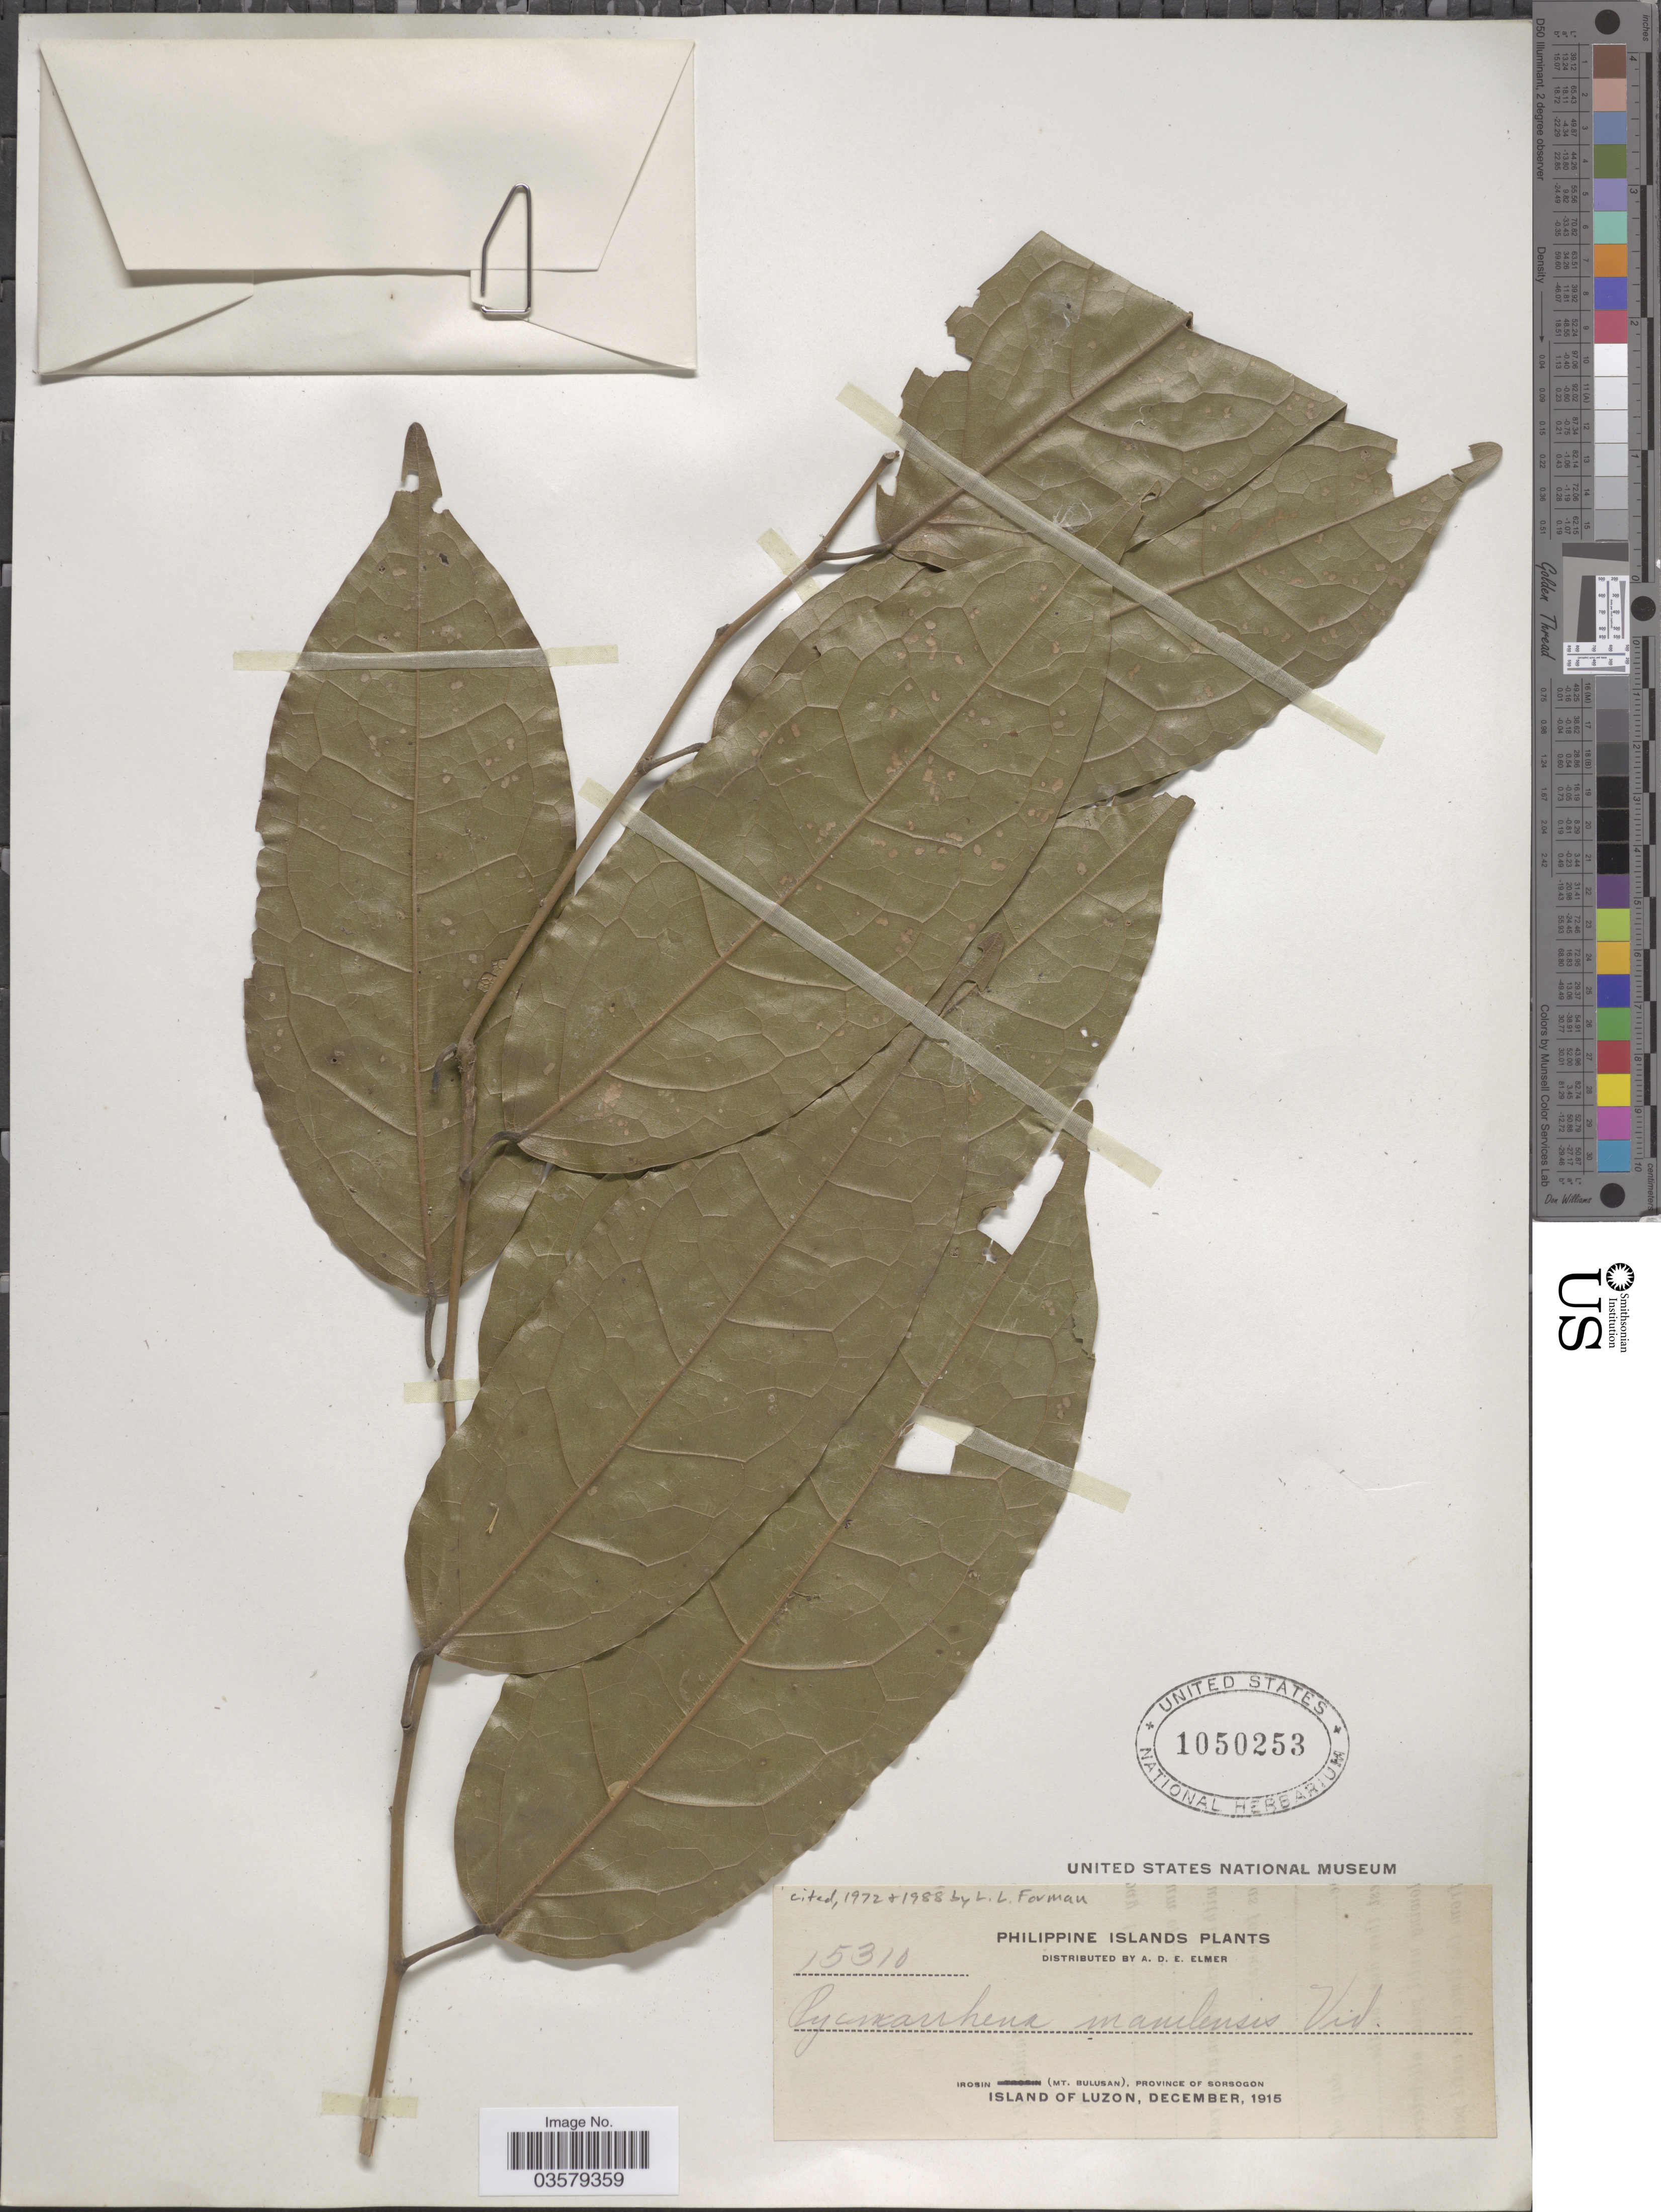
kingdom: Plantae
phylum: Tracheophyta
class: Magnoliopsida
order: Ranunculales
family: Menispermaceae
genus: Pycnarrhena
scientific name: Pycnarrhena manillensis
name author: S. Vidal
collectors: A. D. E. Elmer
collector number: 15310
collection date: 1915-12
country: Philippines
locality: Irosin (Mt. Bulusan), Province of Sorsogon. Island of Luzon.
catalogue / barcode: US 1050253